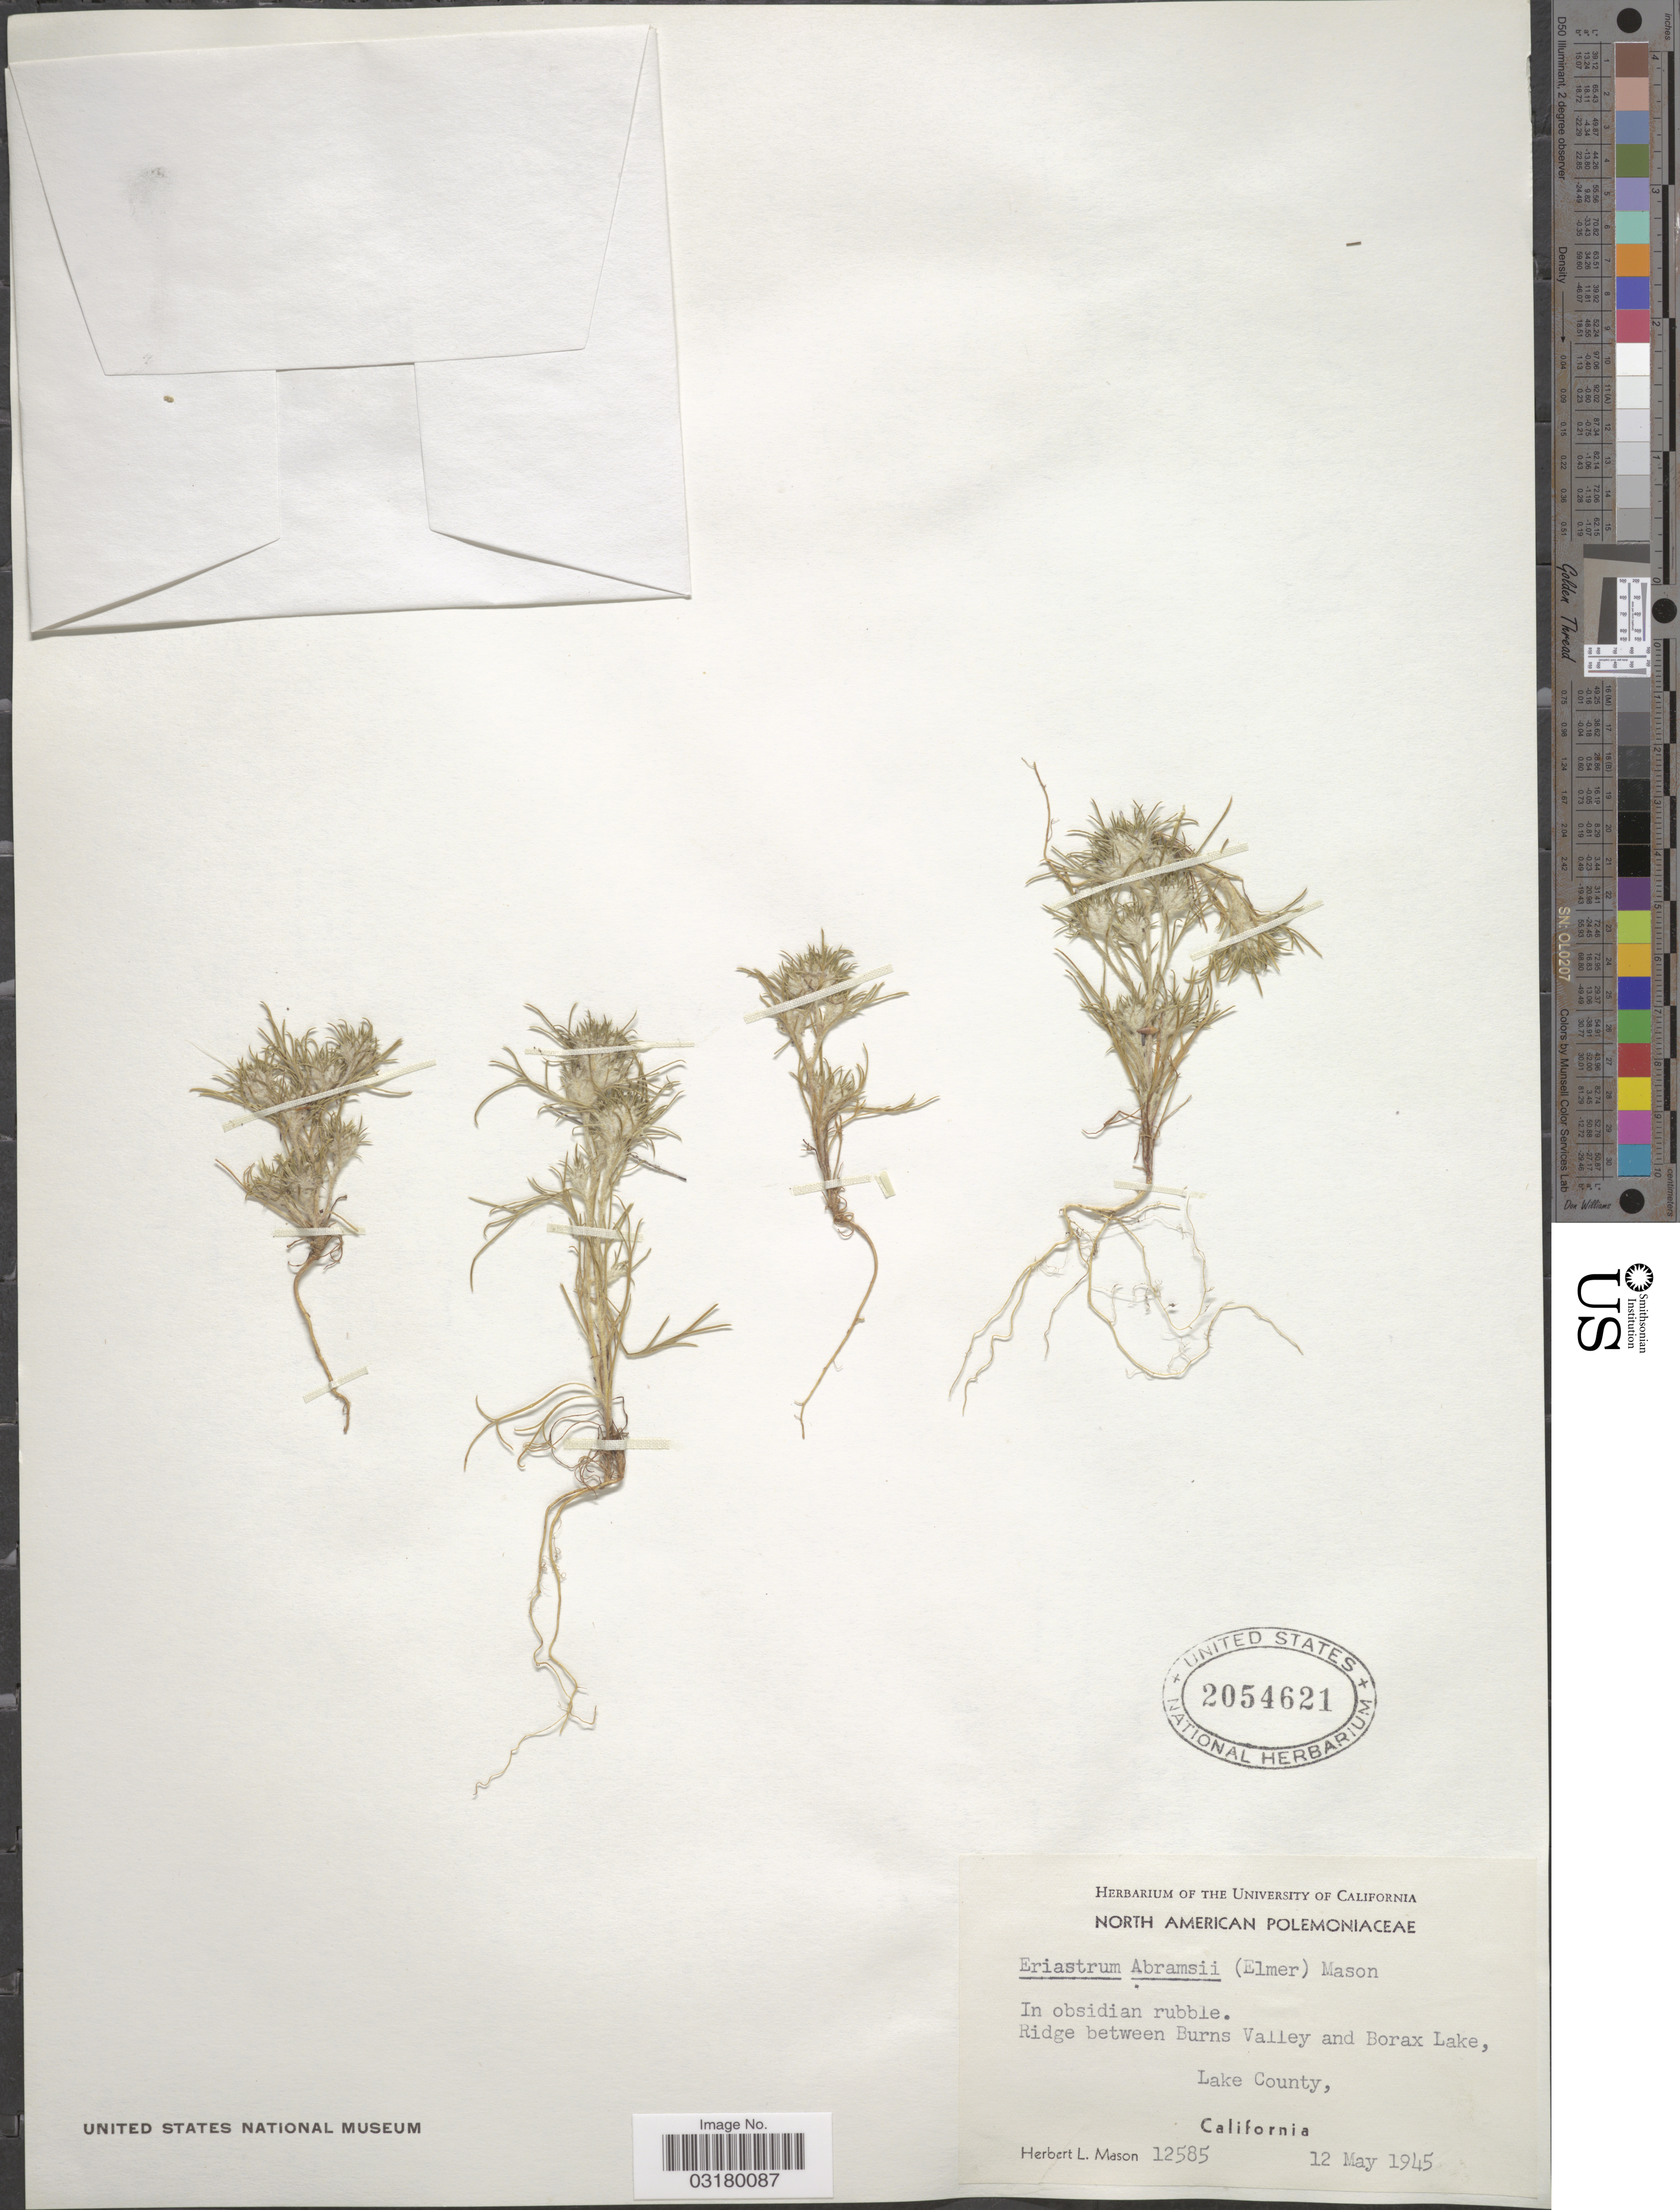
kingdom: Plantae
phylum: Tracheophyta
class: Magnoliopsida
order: Ericales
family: Polemoniaceae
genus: Eriastrum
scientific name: Eriastrum abramsii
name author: (Elmer) Mason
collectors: H. L. Mason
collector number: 12585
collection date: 1945-05-12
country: United States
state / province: California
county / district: Lake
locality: Ridge between Burns Valley and Borax Lake, Lake County.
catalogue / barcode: US 2054621